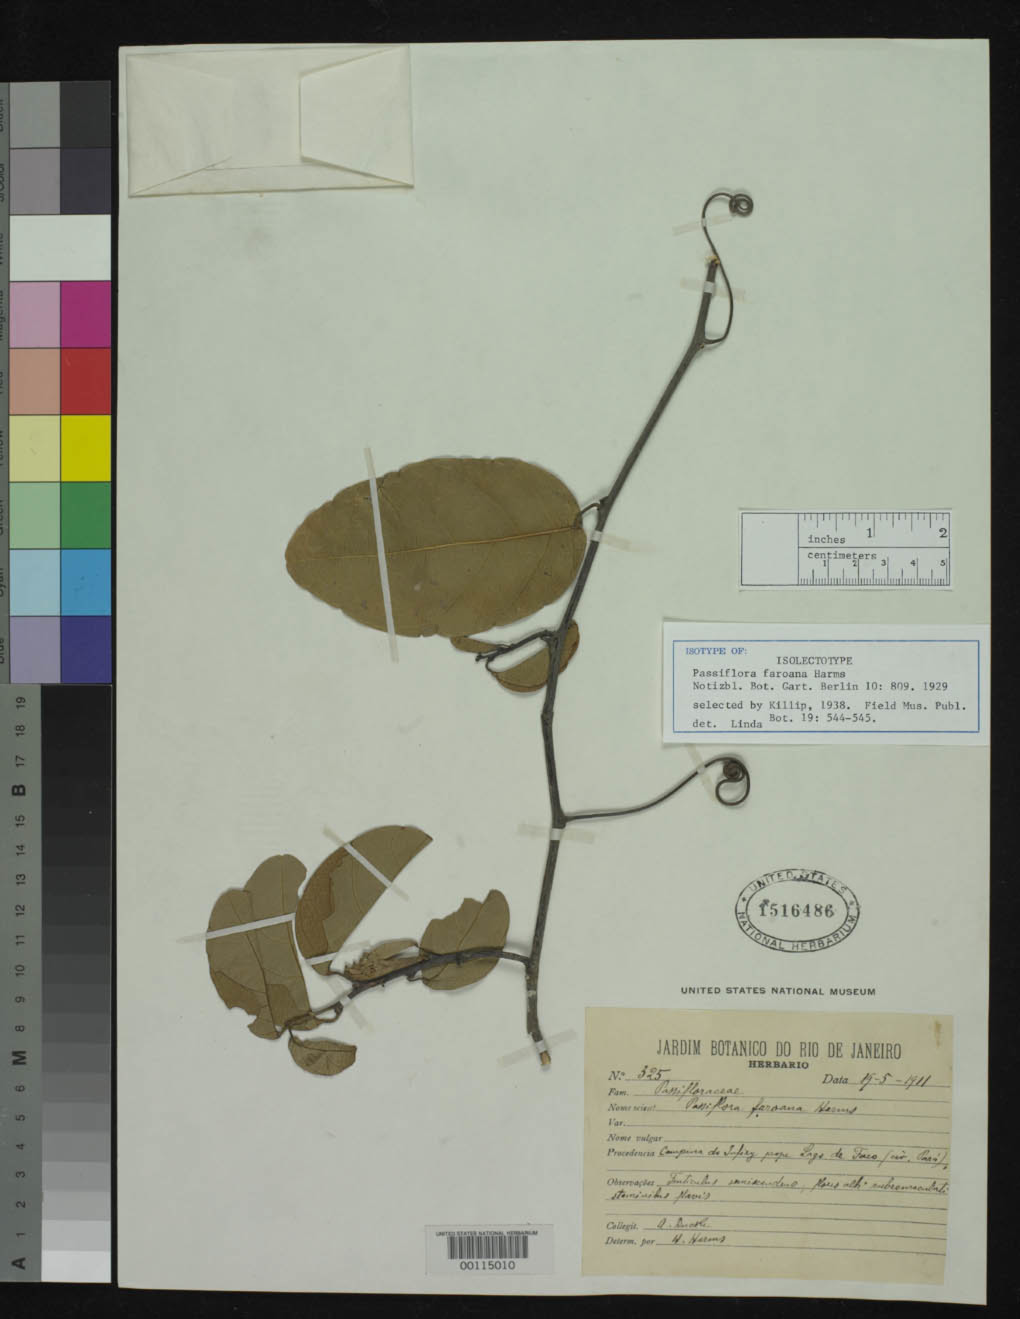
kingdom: Plantae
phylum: Tracheophyta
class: Magnoliopsida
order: Malpighiales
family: Passifloraceae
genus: Passiflora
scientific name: Passiflora faroana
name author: Harms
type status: Isolectotype; Isosyntype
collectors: A. Ducke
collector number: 325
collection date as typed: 19 May 1911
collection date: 1911-05-19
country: Brazil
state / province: Pará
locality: Lago de Faro.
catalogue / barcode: US 1516486